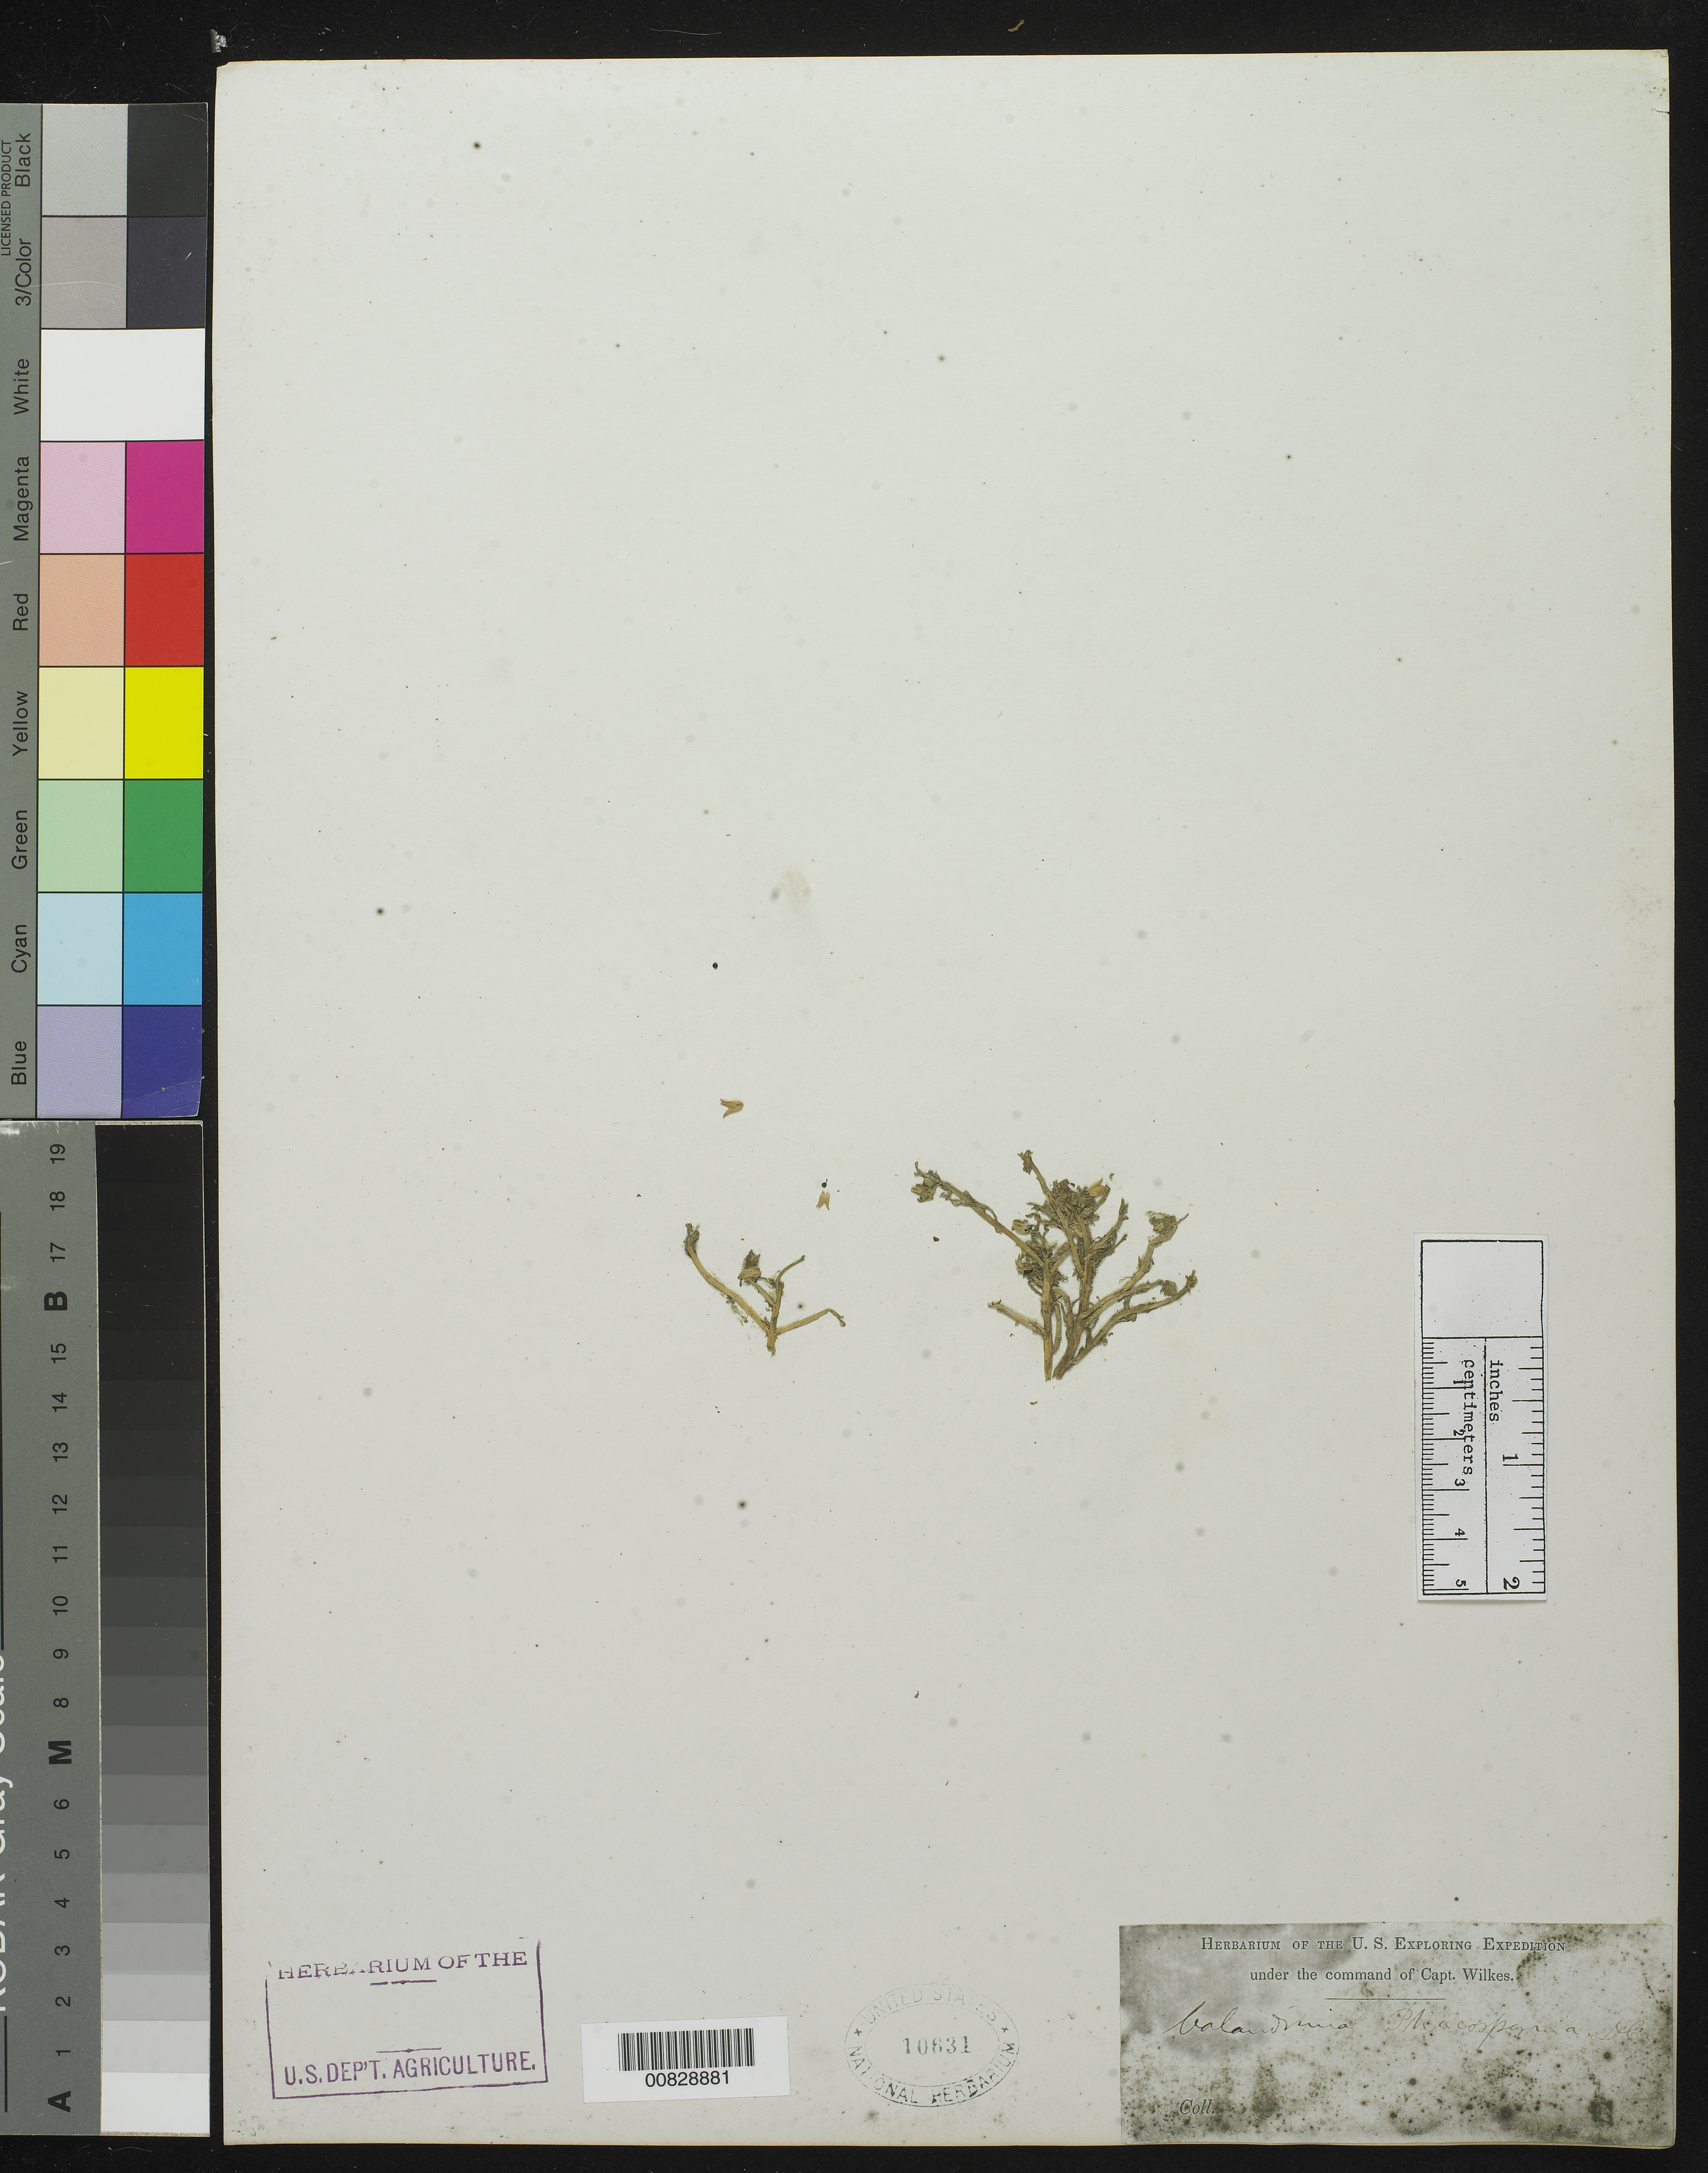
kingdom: Plantae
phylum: Tracheophyta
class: Magnoliopsida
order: Caryophyllales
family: Montiaceae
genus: Calandrinia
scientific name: Calandrinia ciliata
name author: (Ruiz & Pav.) DC.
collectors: Wilkes Explor. Exped.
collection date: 1838/1842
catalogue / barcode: US 10631